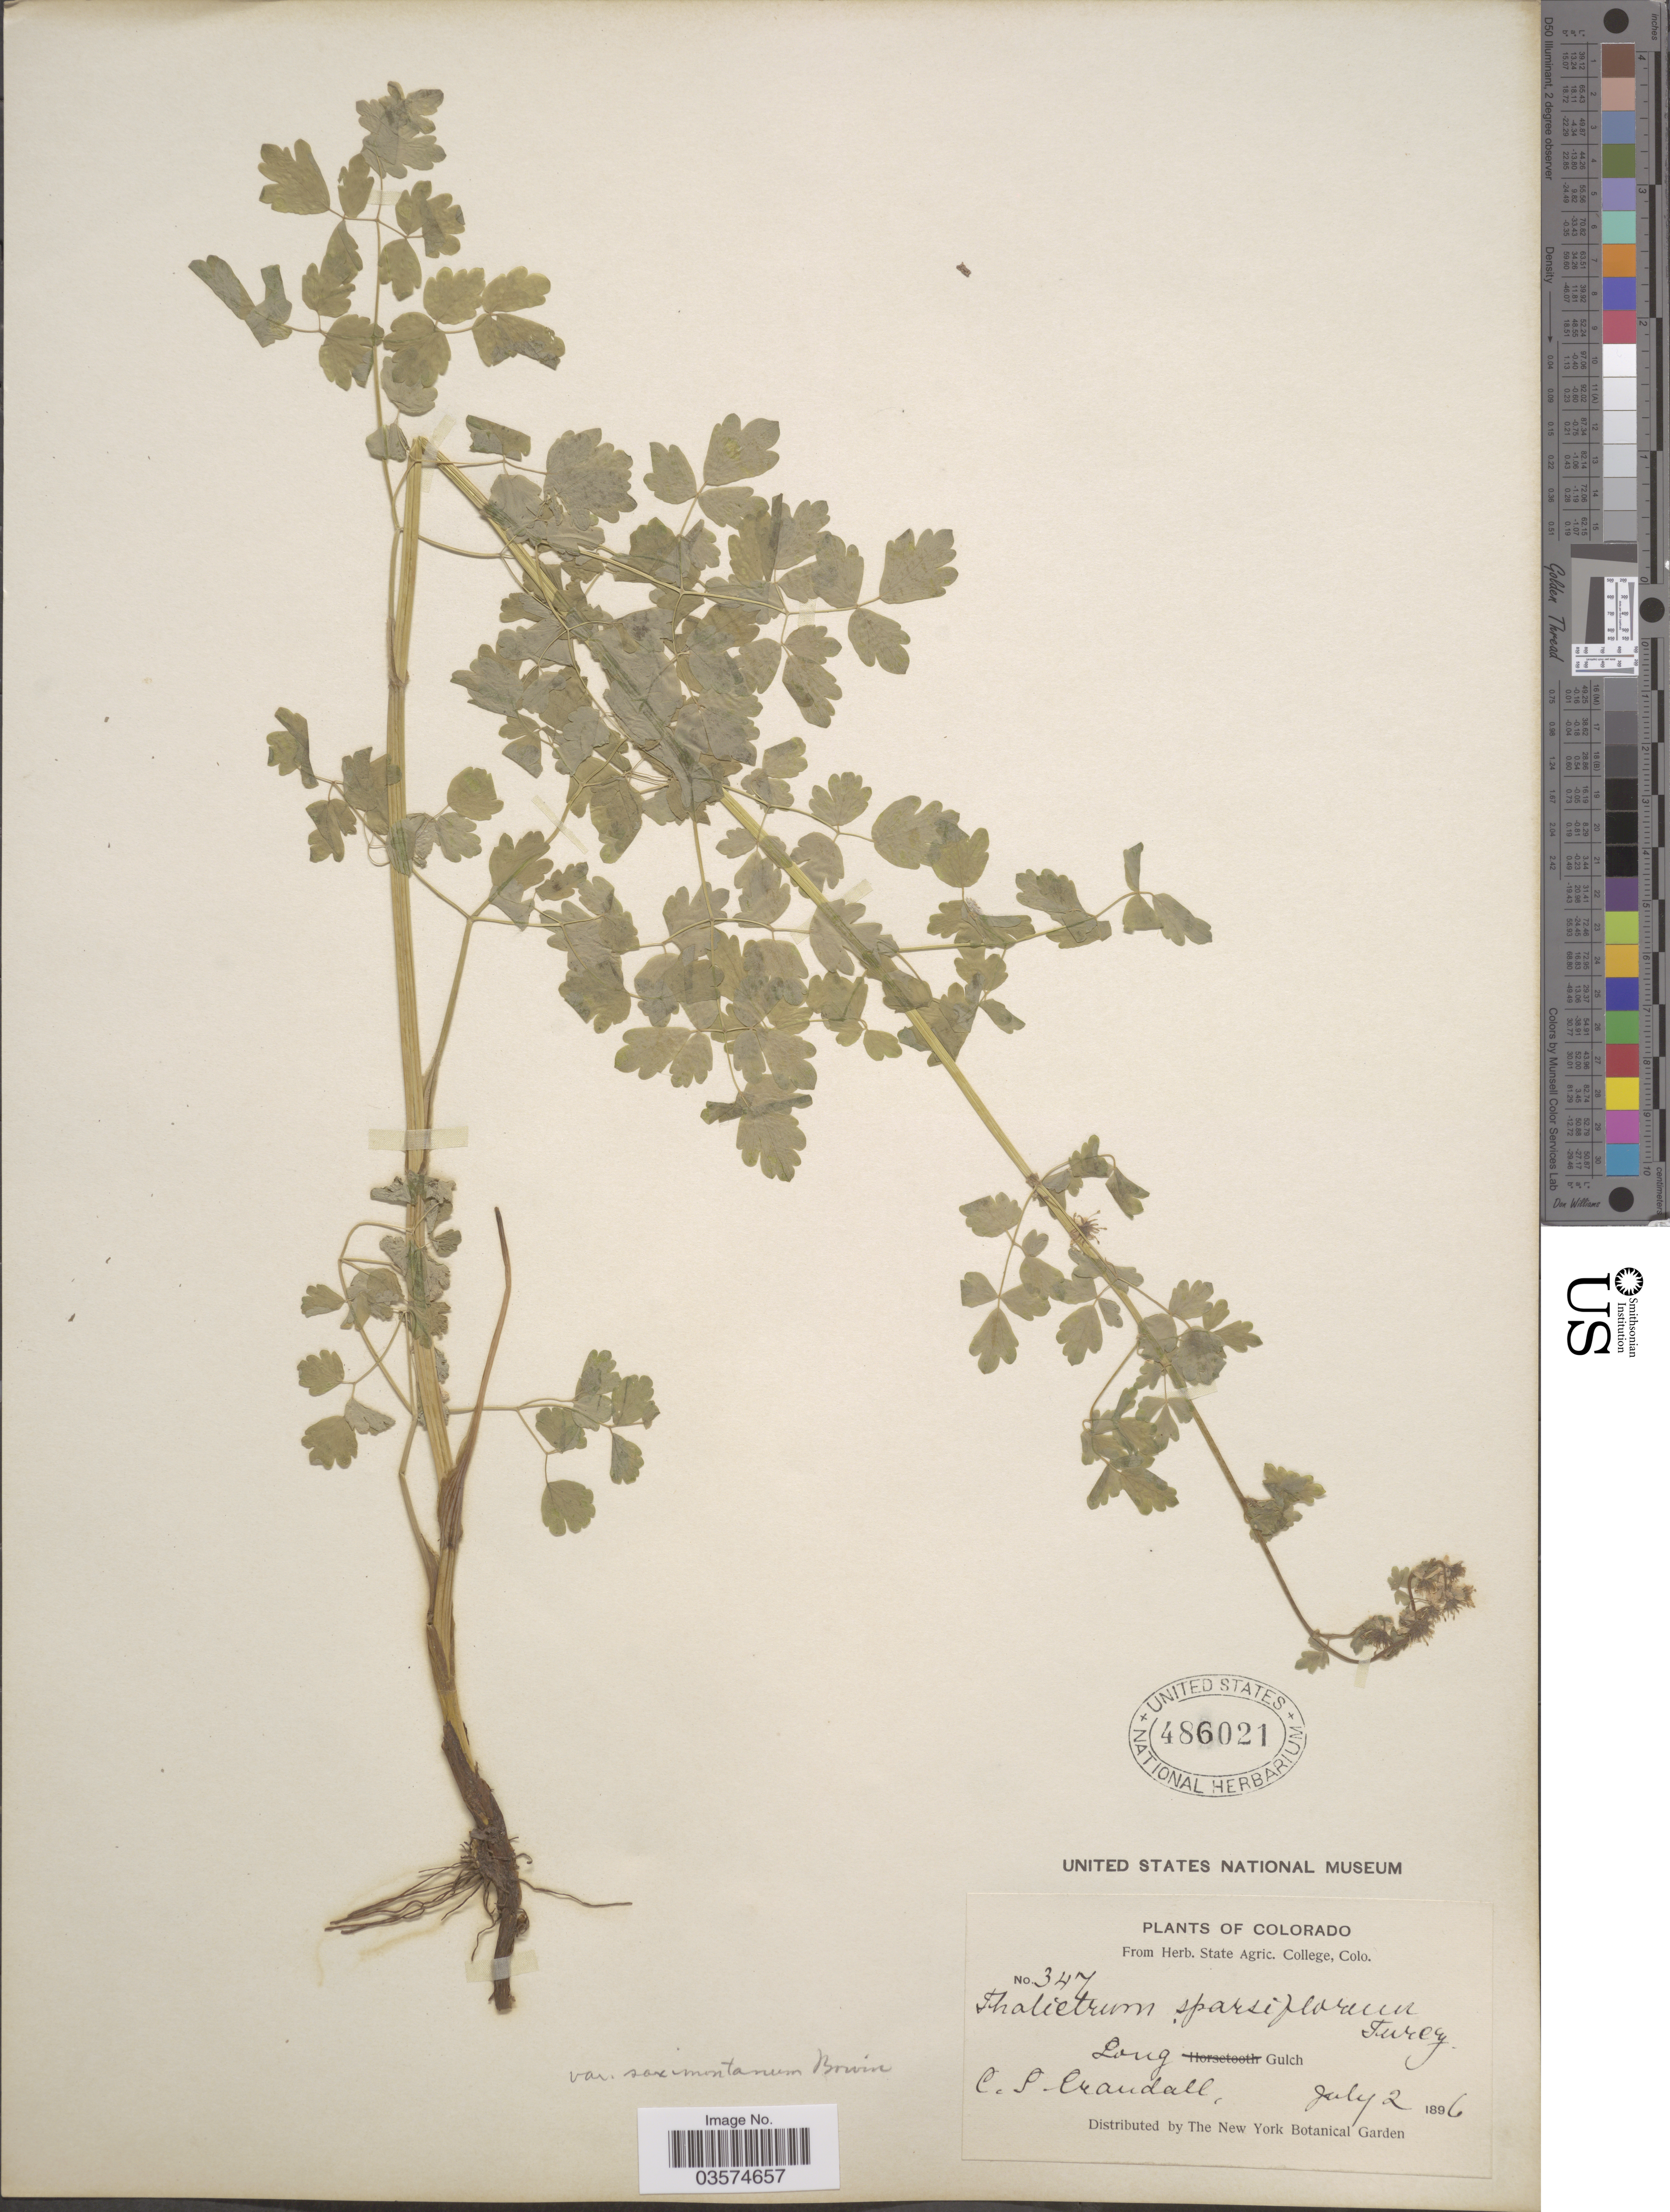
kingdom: Plantae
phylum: Tracheophyta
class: Magnoliopsida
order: Ranunculales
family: Ranunculaceae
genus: Thalictrum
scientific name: Thalictrum sparsiflorum var. saximontanum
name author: B. Boivin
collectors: C. Crandall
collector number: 347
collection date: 1896-07-02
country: United States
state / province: Colorado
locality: Long Gulch.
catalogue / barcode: US 486021